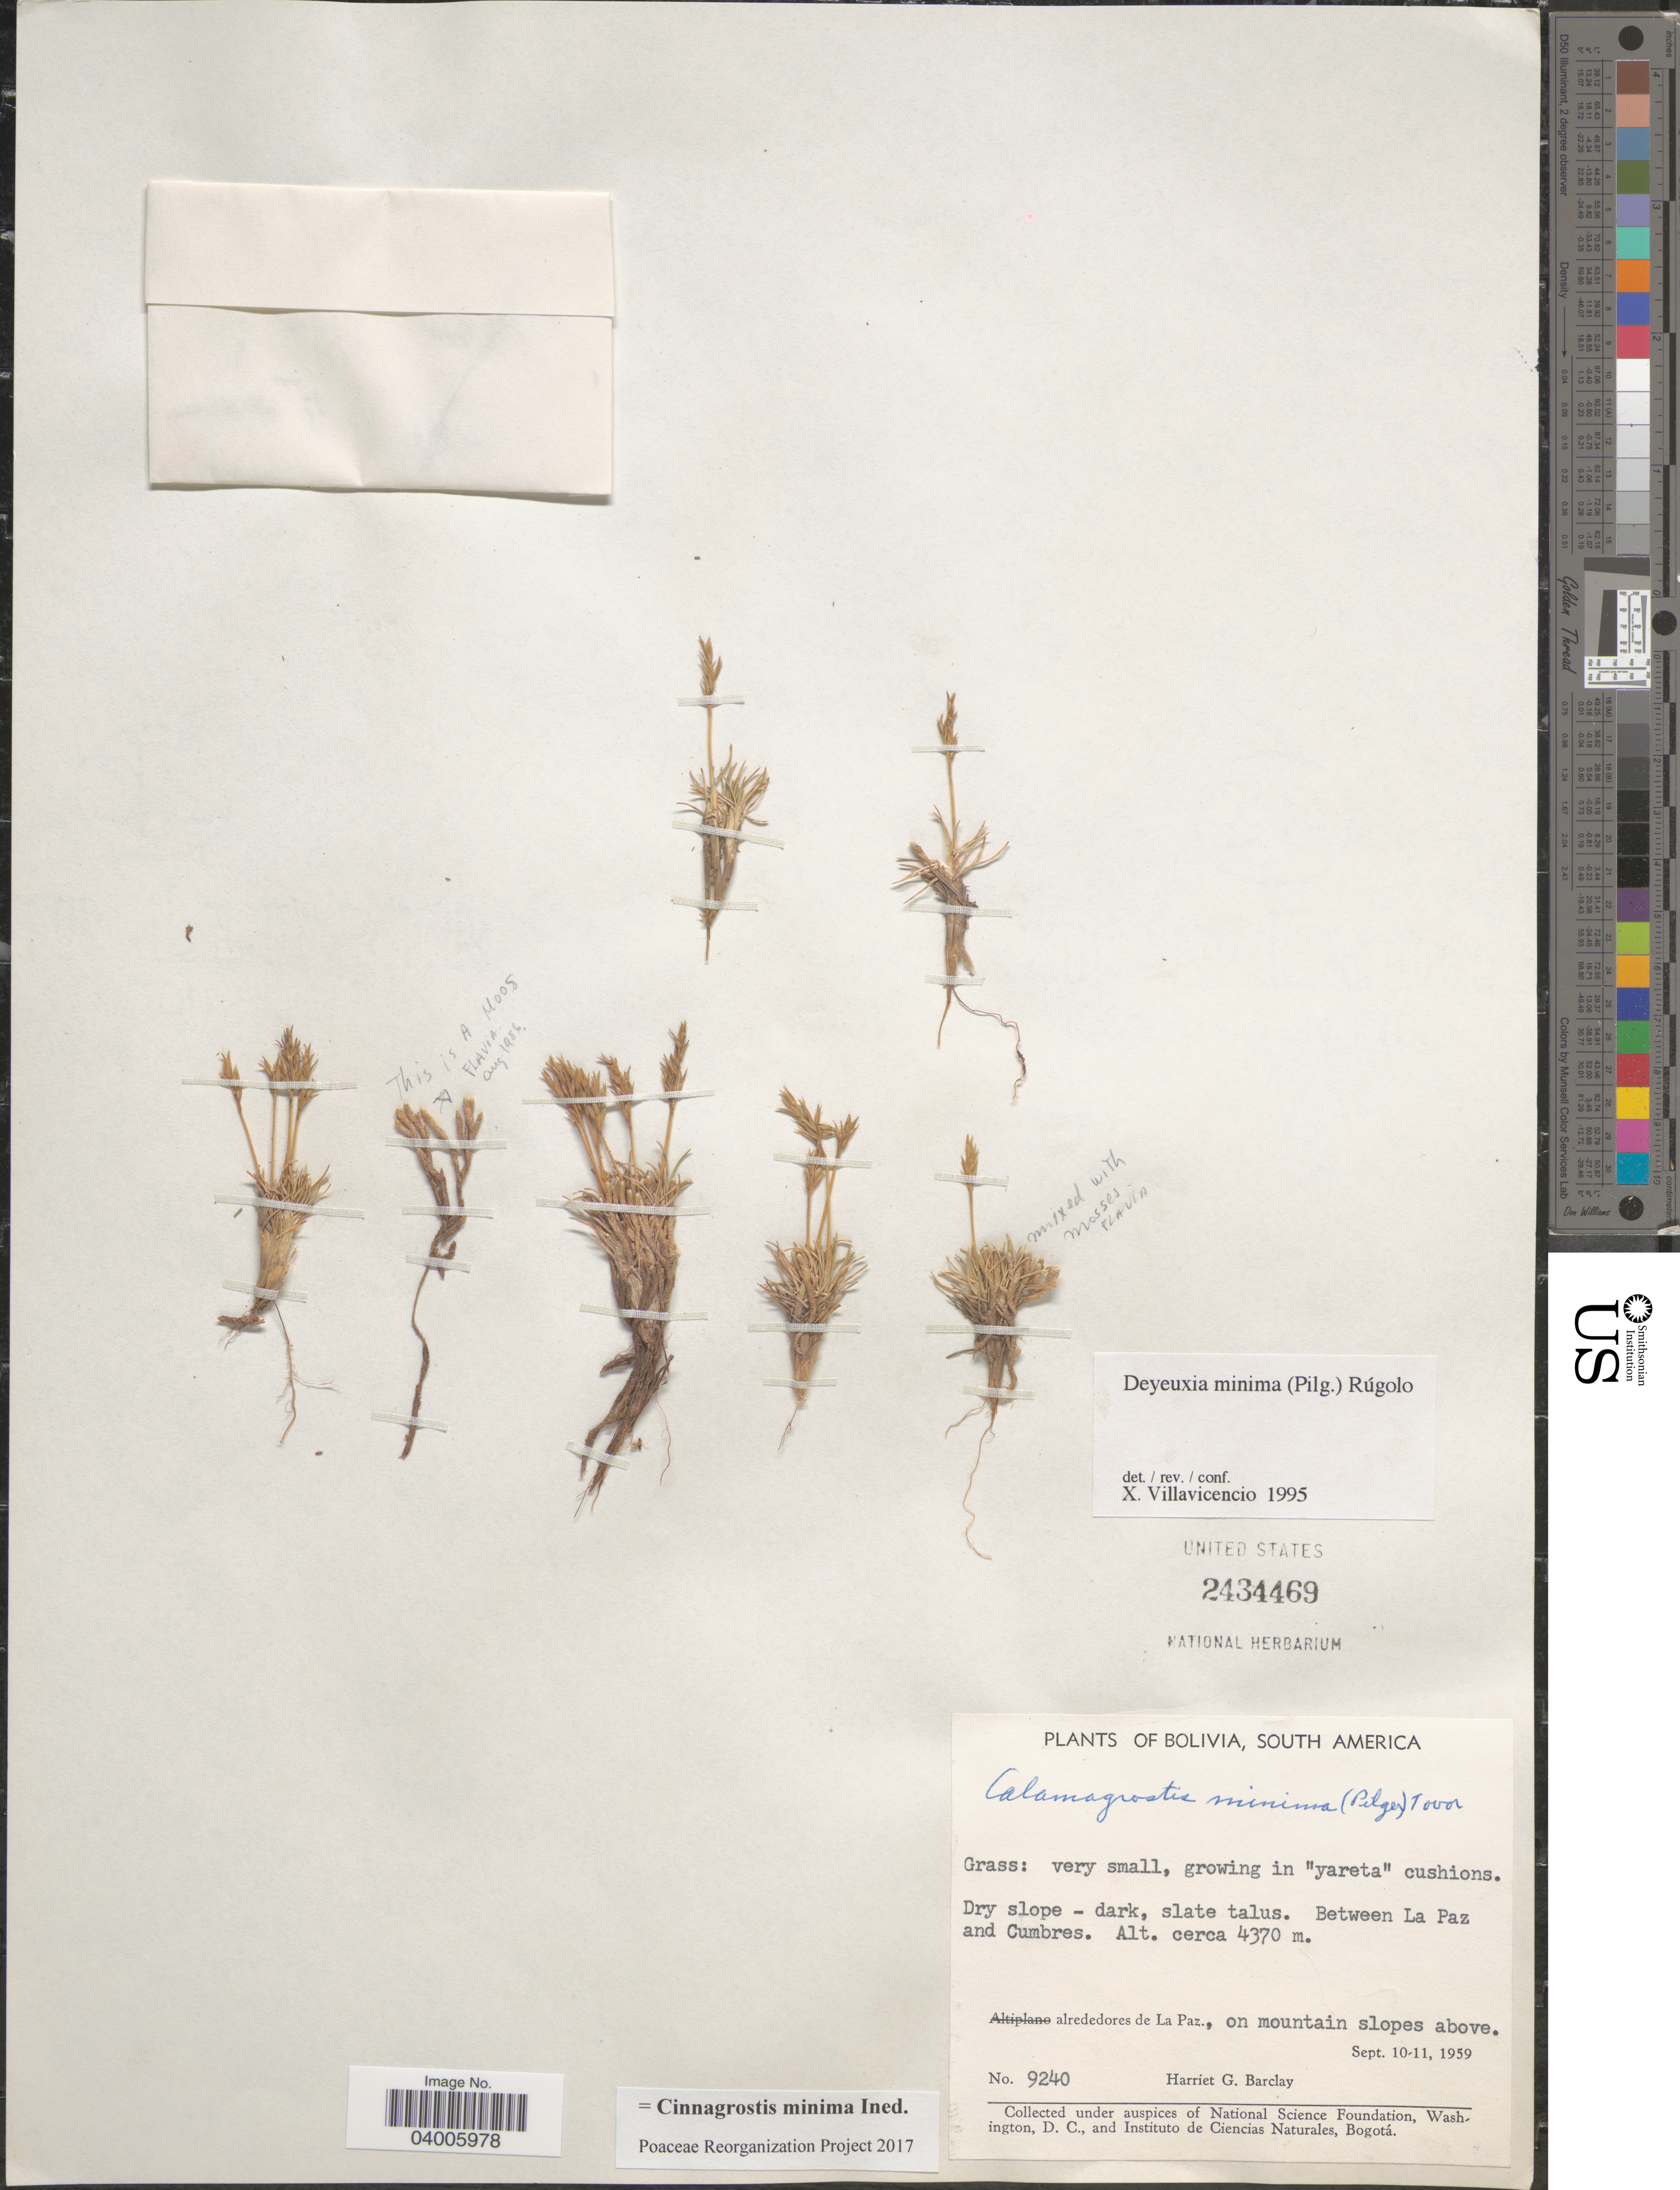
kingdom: Plantae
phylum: Tracheophyta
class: Liliopsida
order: Poales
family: Poaceae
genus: Cinnagrostis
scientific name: Cinnagrostis mollis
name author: (Pilg.) P.M. Peterson et al.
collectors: H. G. Barclay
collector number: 9240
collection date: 1959-09-10/1959-09-11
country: Bolivia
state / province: La Paz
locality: Between La Paz and Cumbres. Alrededores de La Paz, on mountain slopes above.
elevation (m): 4370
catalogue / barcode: US 2434469